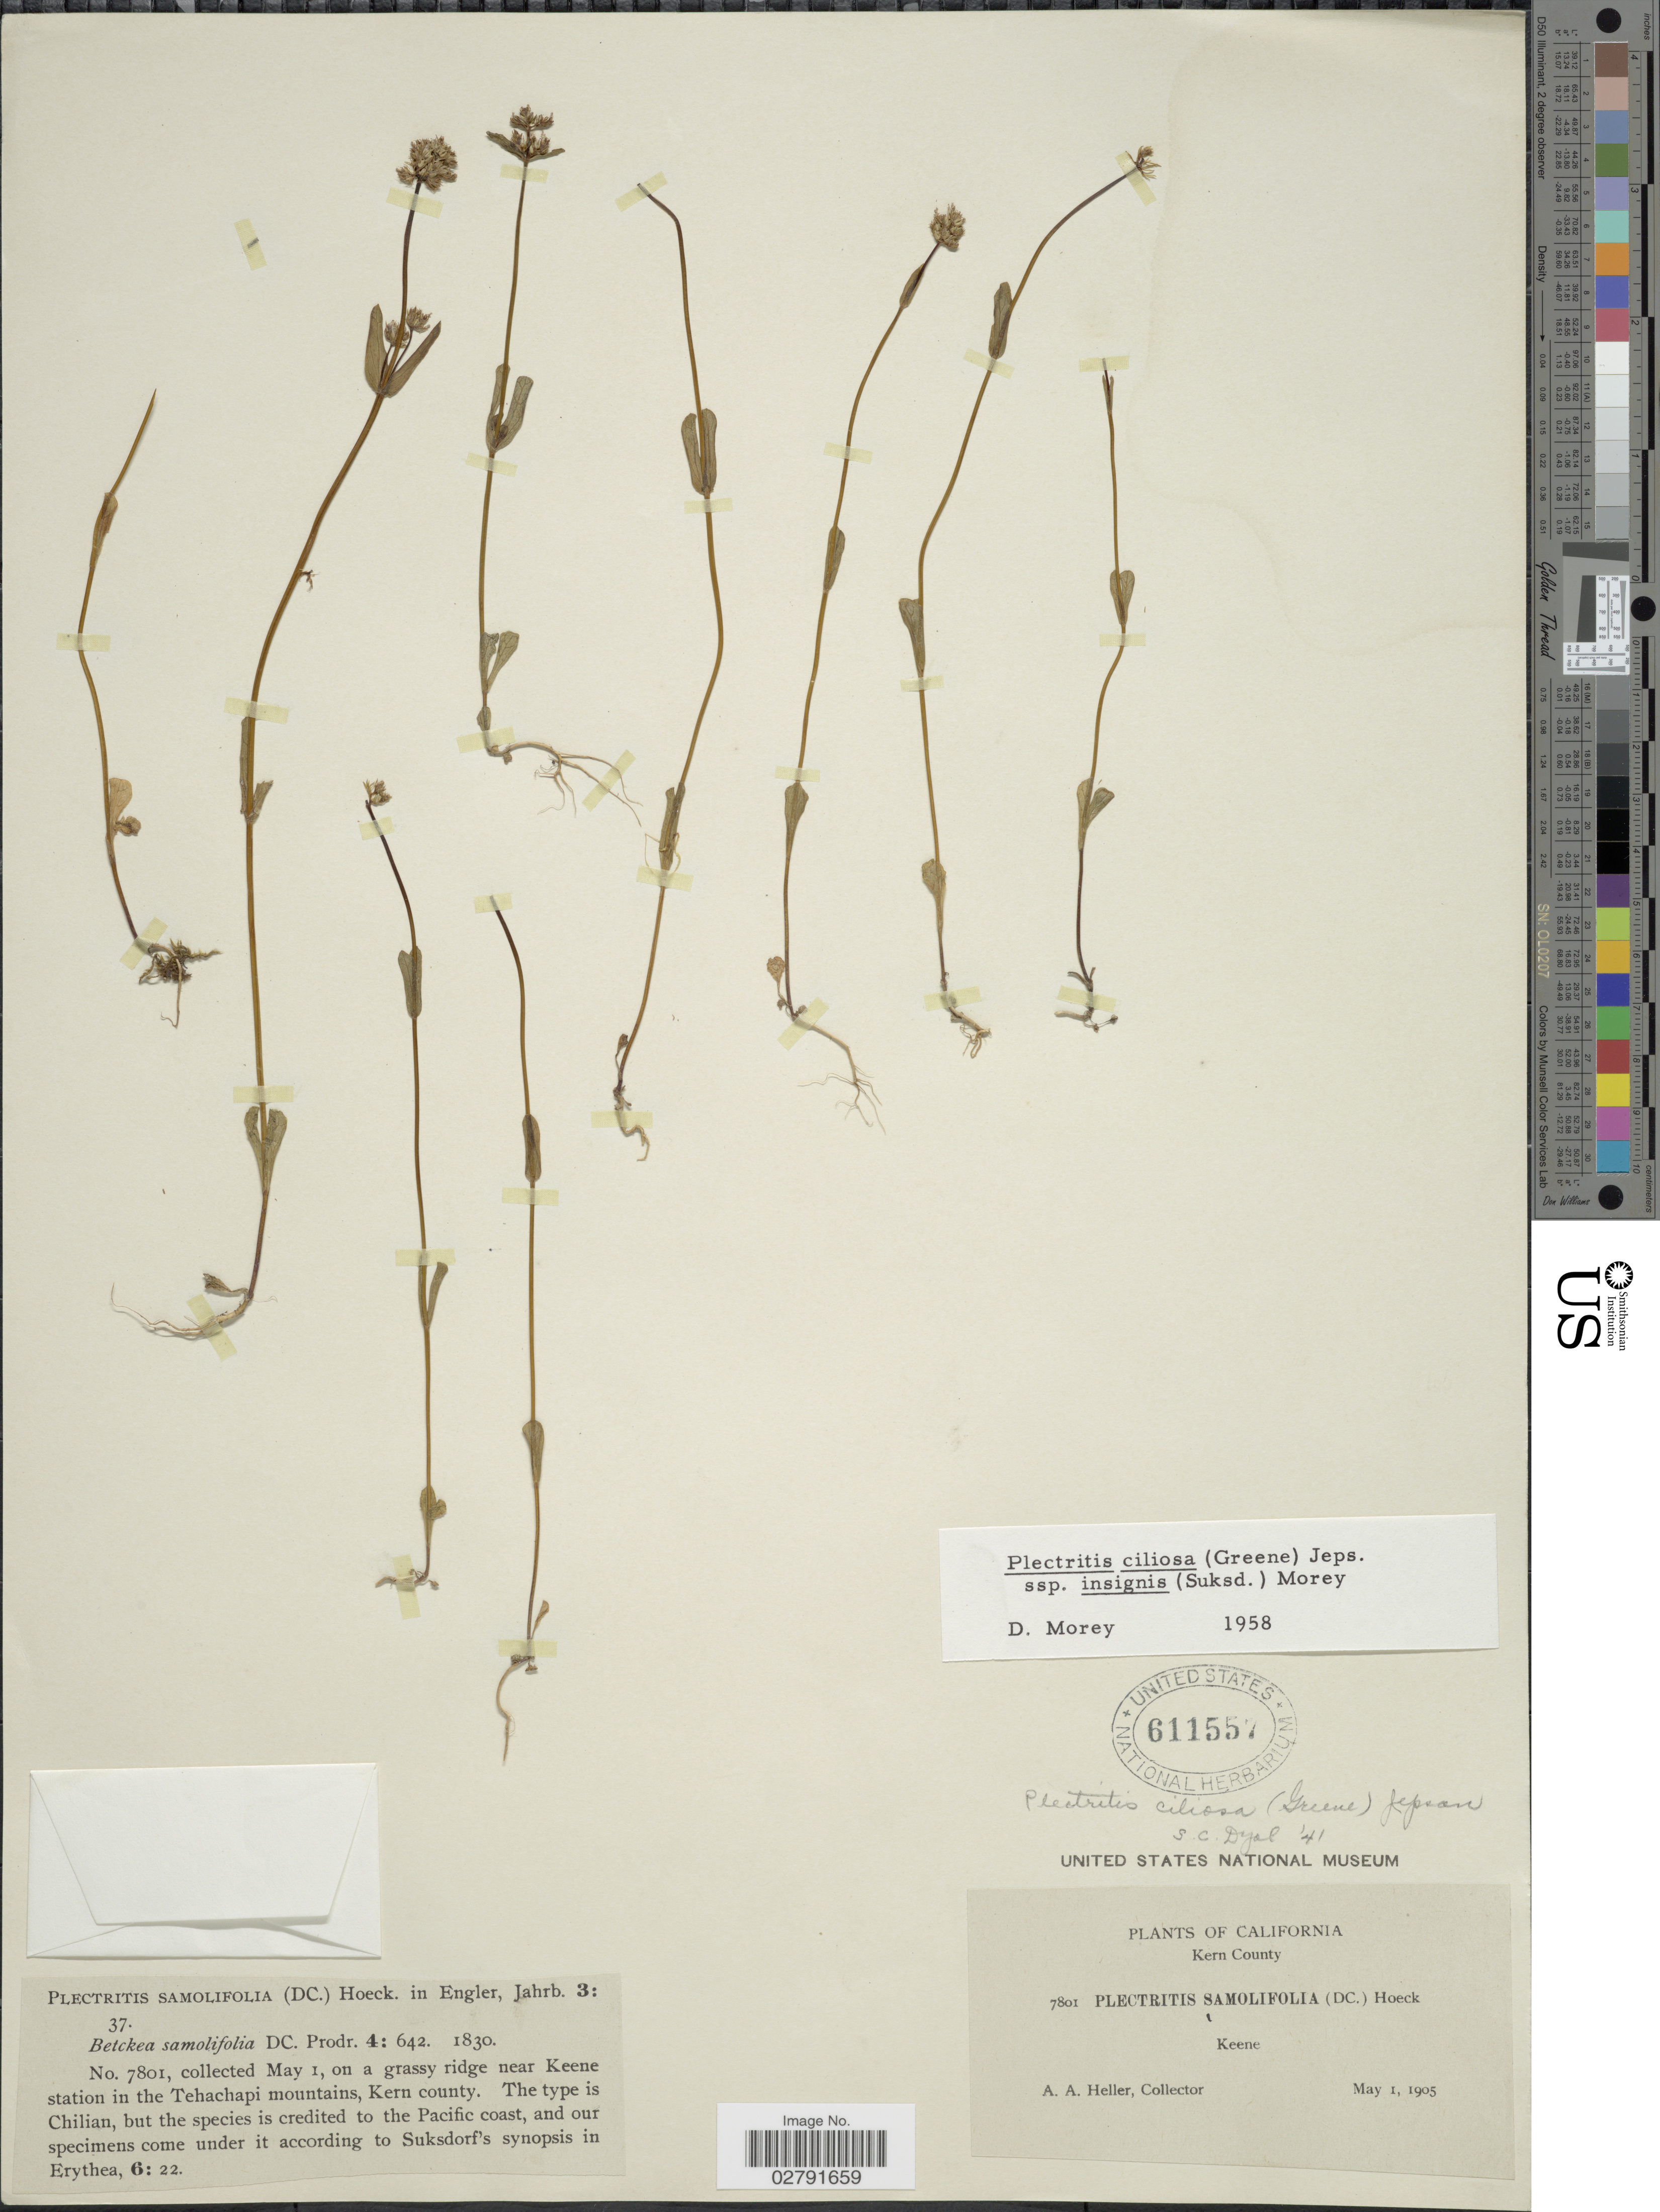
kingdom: Plantae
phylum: Tracheophyta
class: Magnoliopsida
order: Dipsacales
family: Caprifoliaceae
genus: Plectritis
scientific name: Plectritis ciliosa subsp. insignis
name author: (Suksd.) Morey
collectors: A. A. Heller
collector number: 7801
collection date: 1905-05-01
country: United States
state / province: California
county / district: Kern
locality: Kern County. Keene. On a grassy ridge near Keene station in the Tehachapi mountains.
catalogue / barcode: US 611557